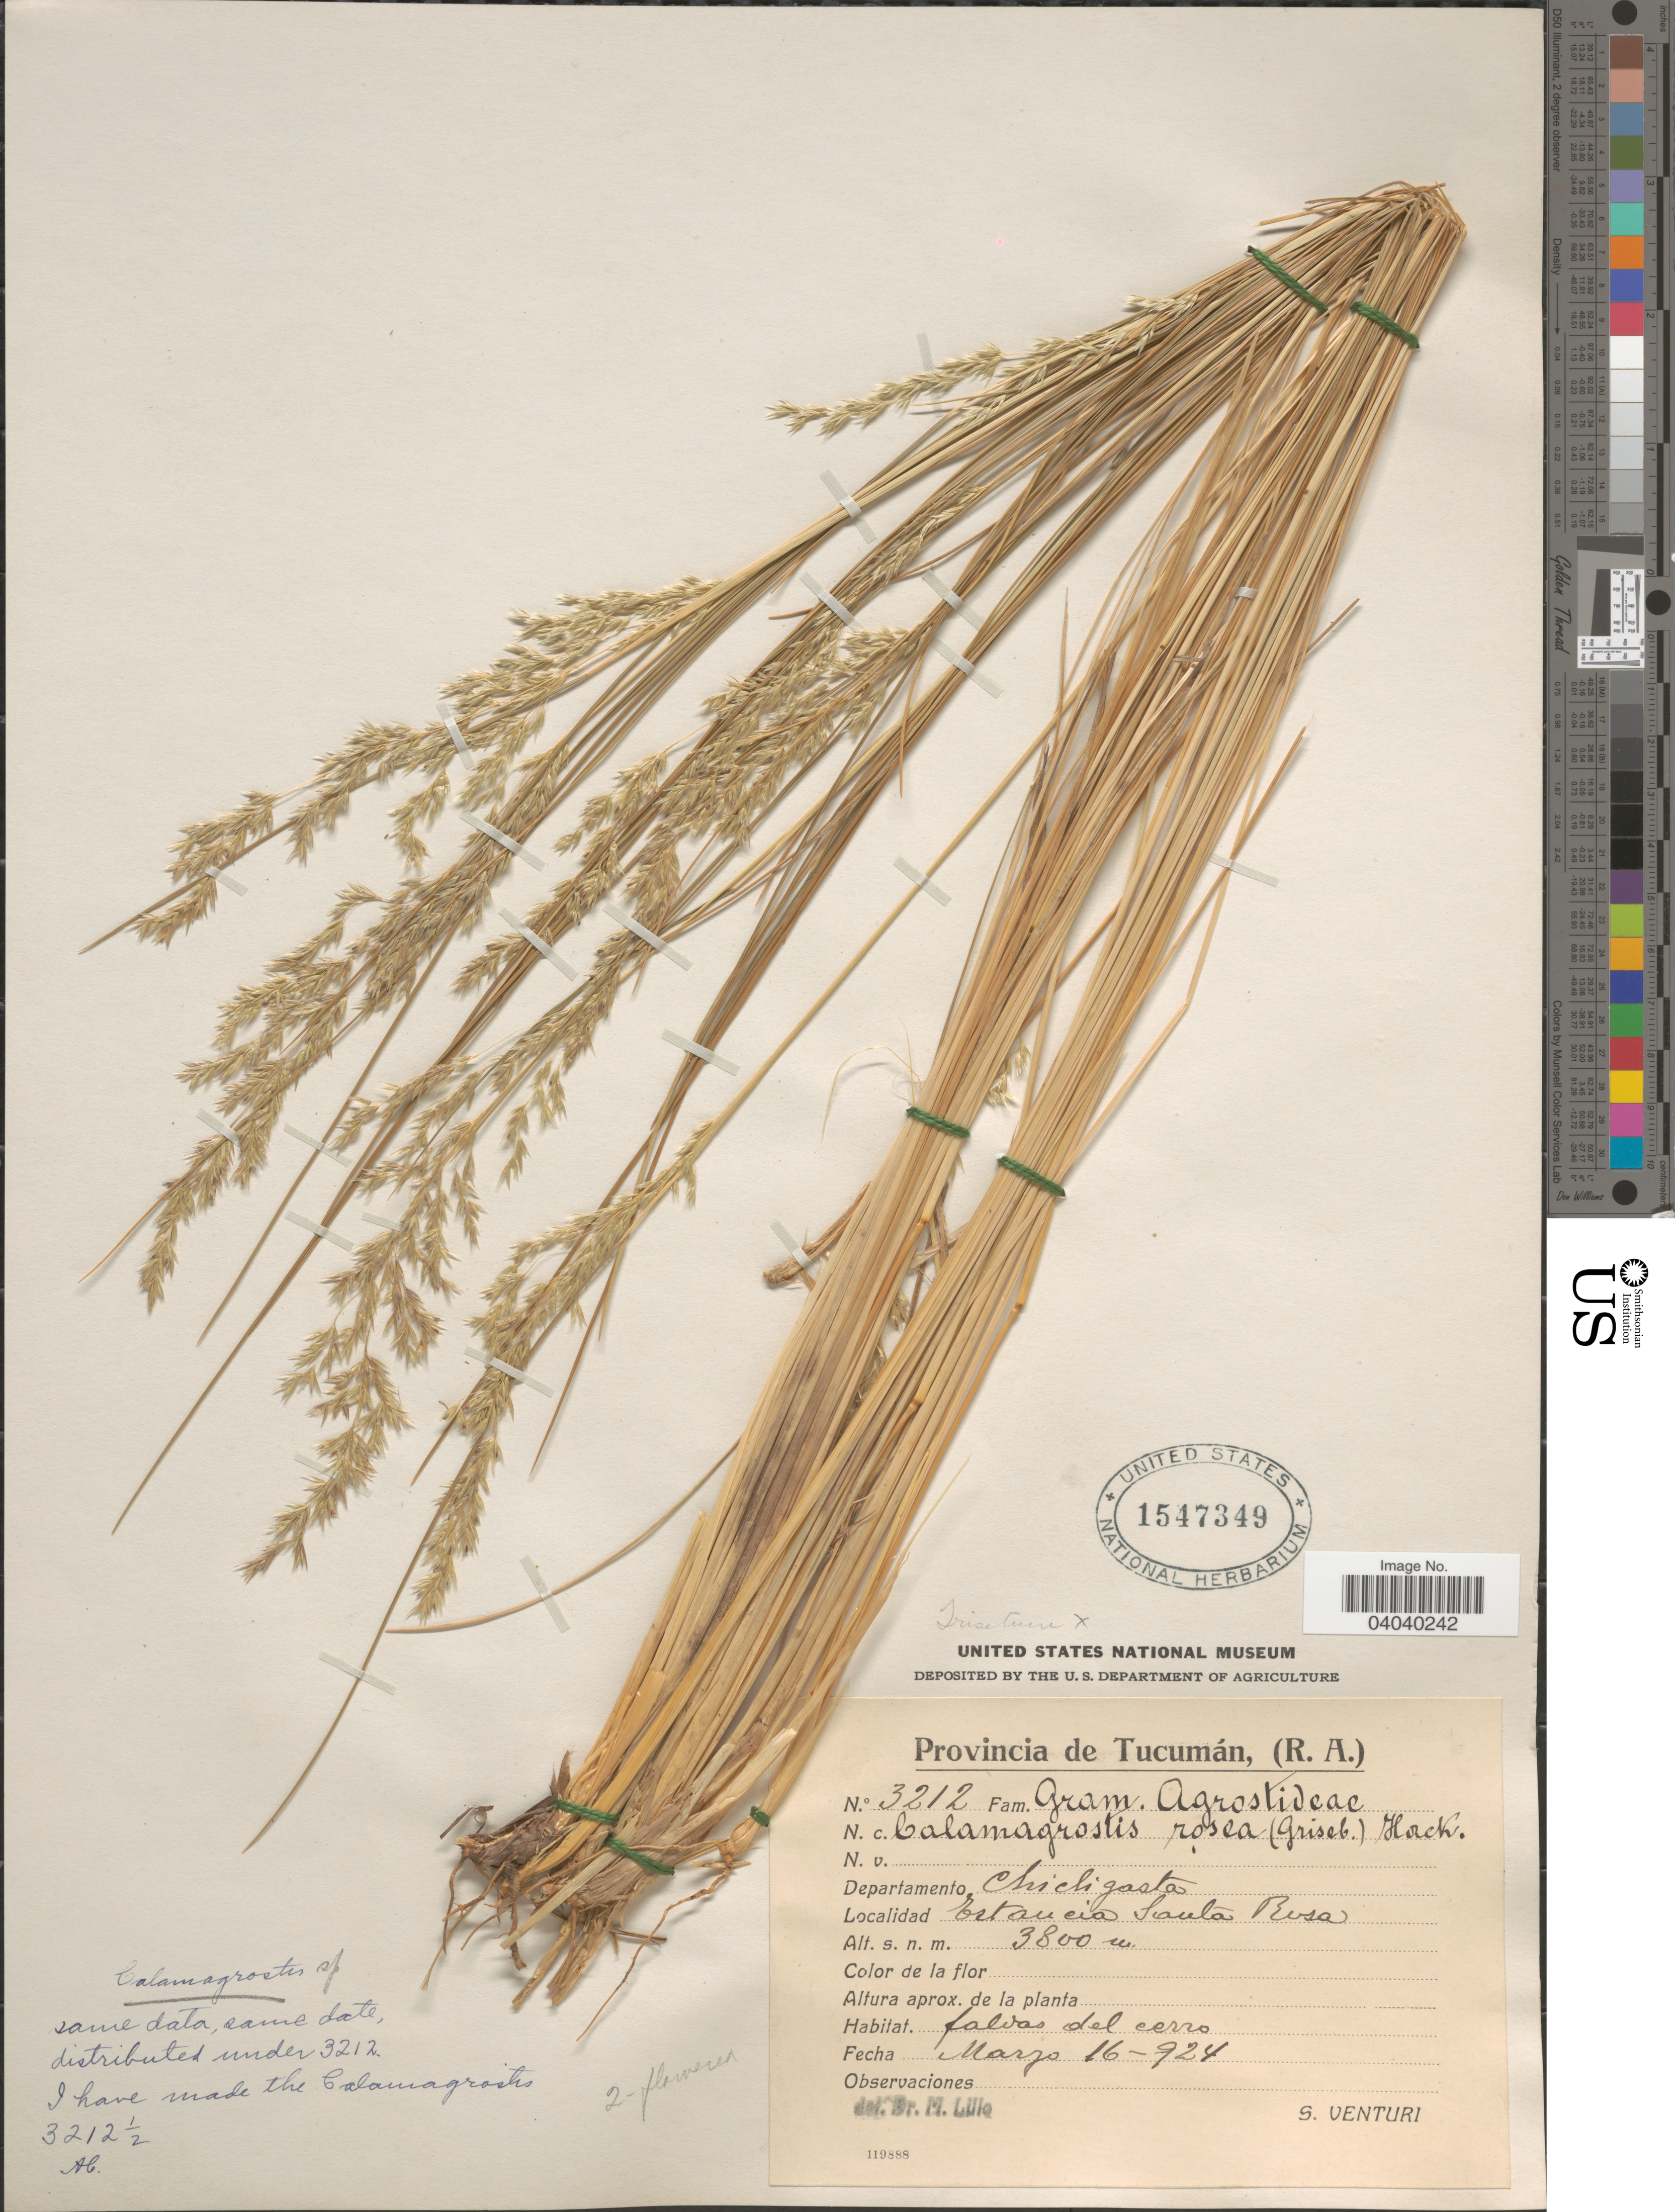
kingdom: Plantae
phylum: Tracheophyta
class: Liliopsida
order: Poales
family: Poaceae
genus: Deschampsia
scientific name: Deschampsia sp.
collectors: S. Venturi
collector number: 3212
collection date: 1924-03-16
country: Argentina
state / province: Tucuman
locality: Departamento Chicligasta. Estancia Santa Rosa.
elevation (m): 3800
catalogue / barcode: US 1547349